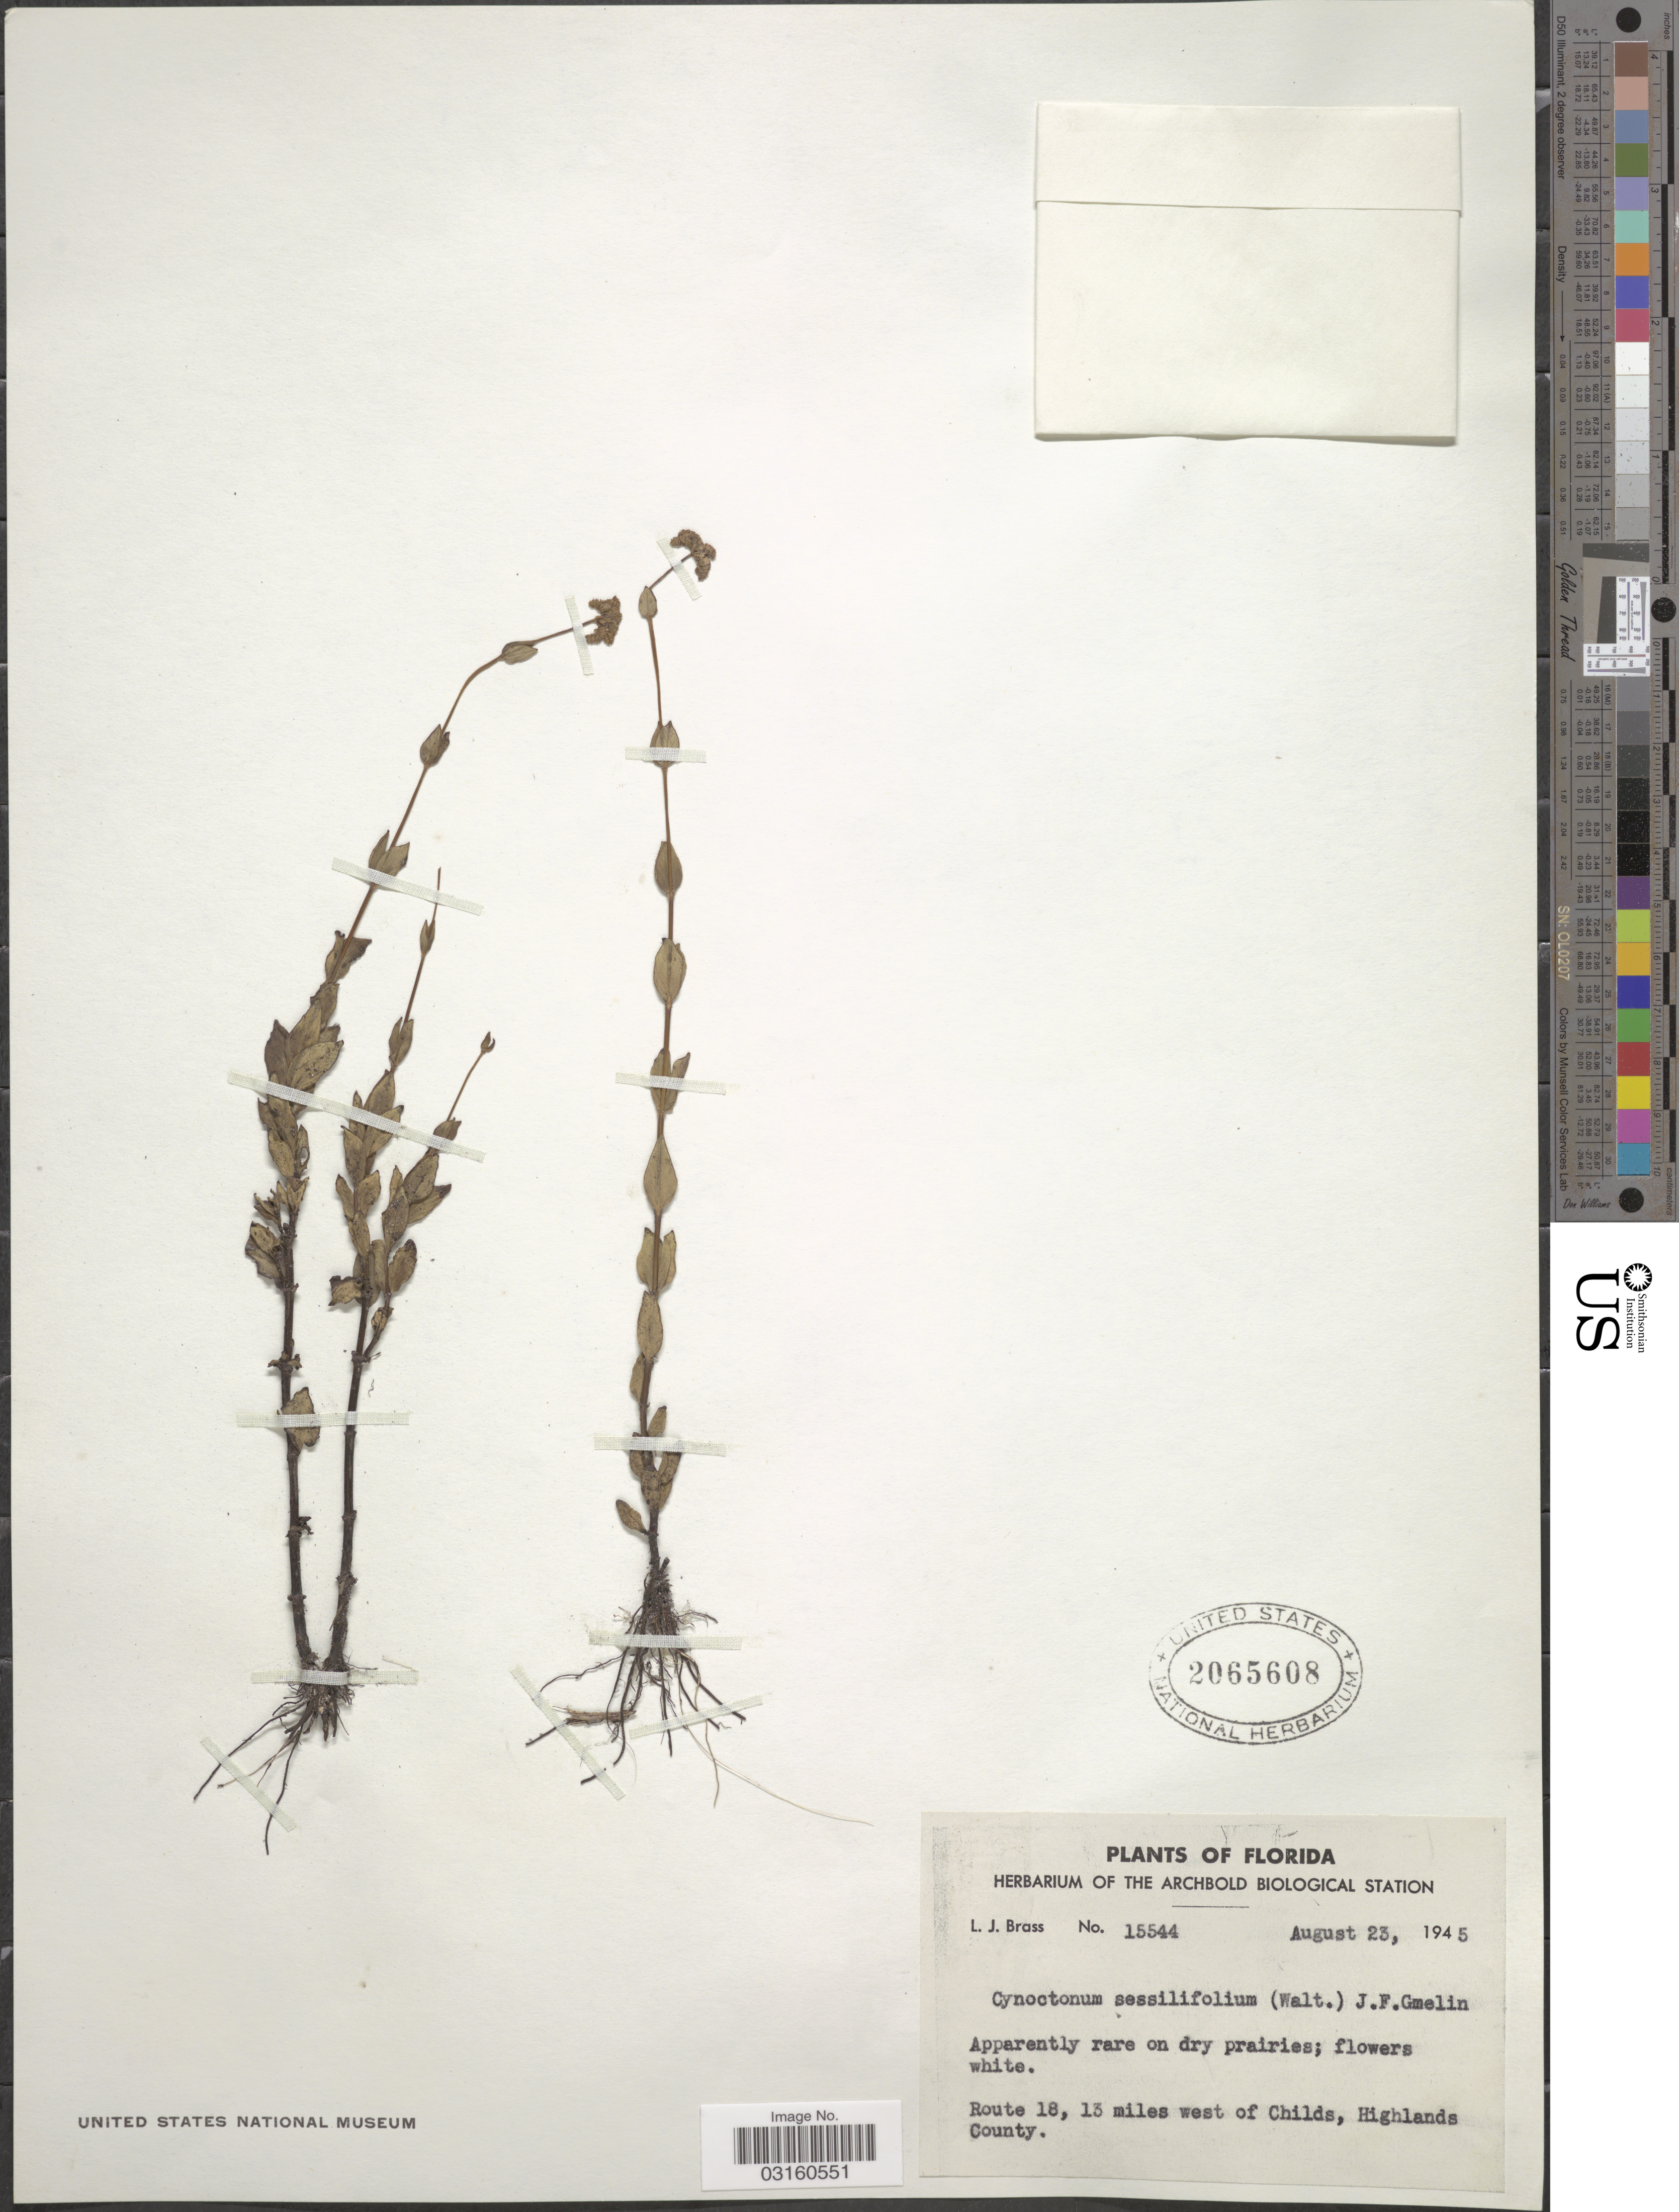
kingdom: Plantae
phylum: Tracheophyta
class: Magnoliopsida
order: Gentianales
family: Loganiaceae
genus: Mitreola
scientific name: Mitreola sessilifolia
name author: (J.F. Gmel.) G. Don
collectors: L. J. Brass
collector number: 15544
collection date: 1945-08-23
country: United States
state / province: Florida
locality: Route 18, 13 miles west of Childs, Highlands County.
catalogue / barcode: US 2065608